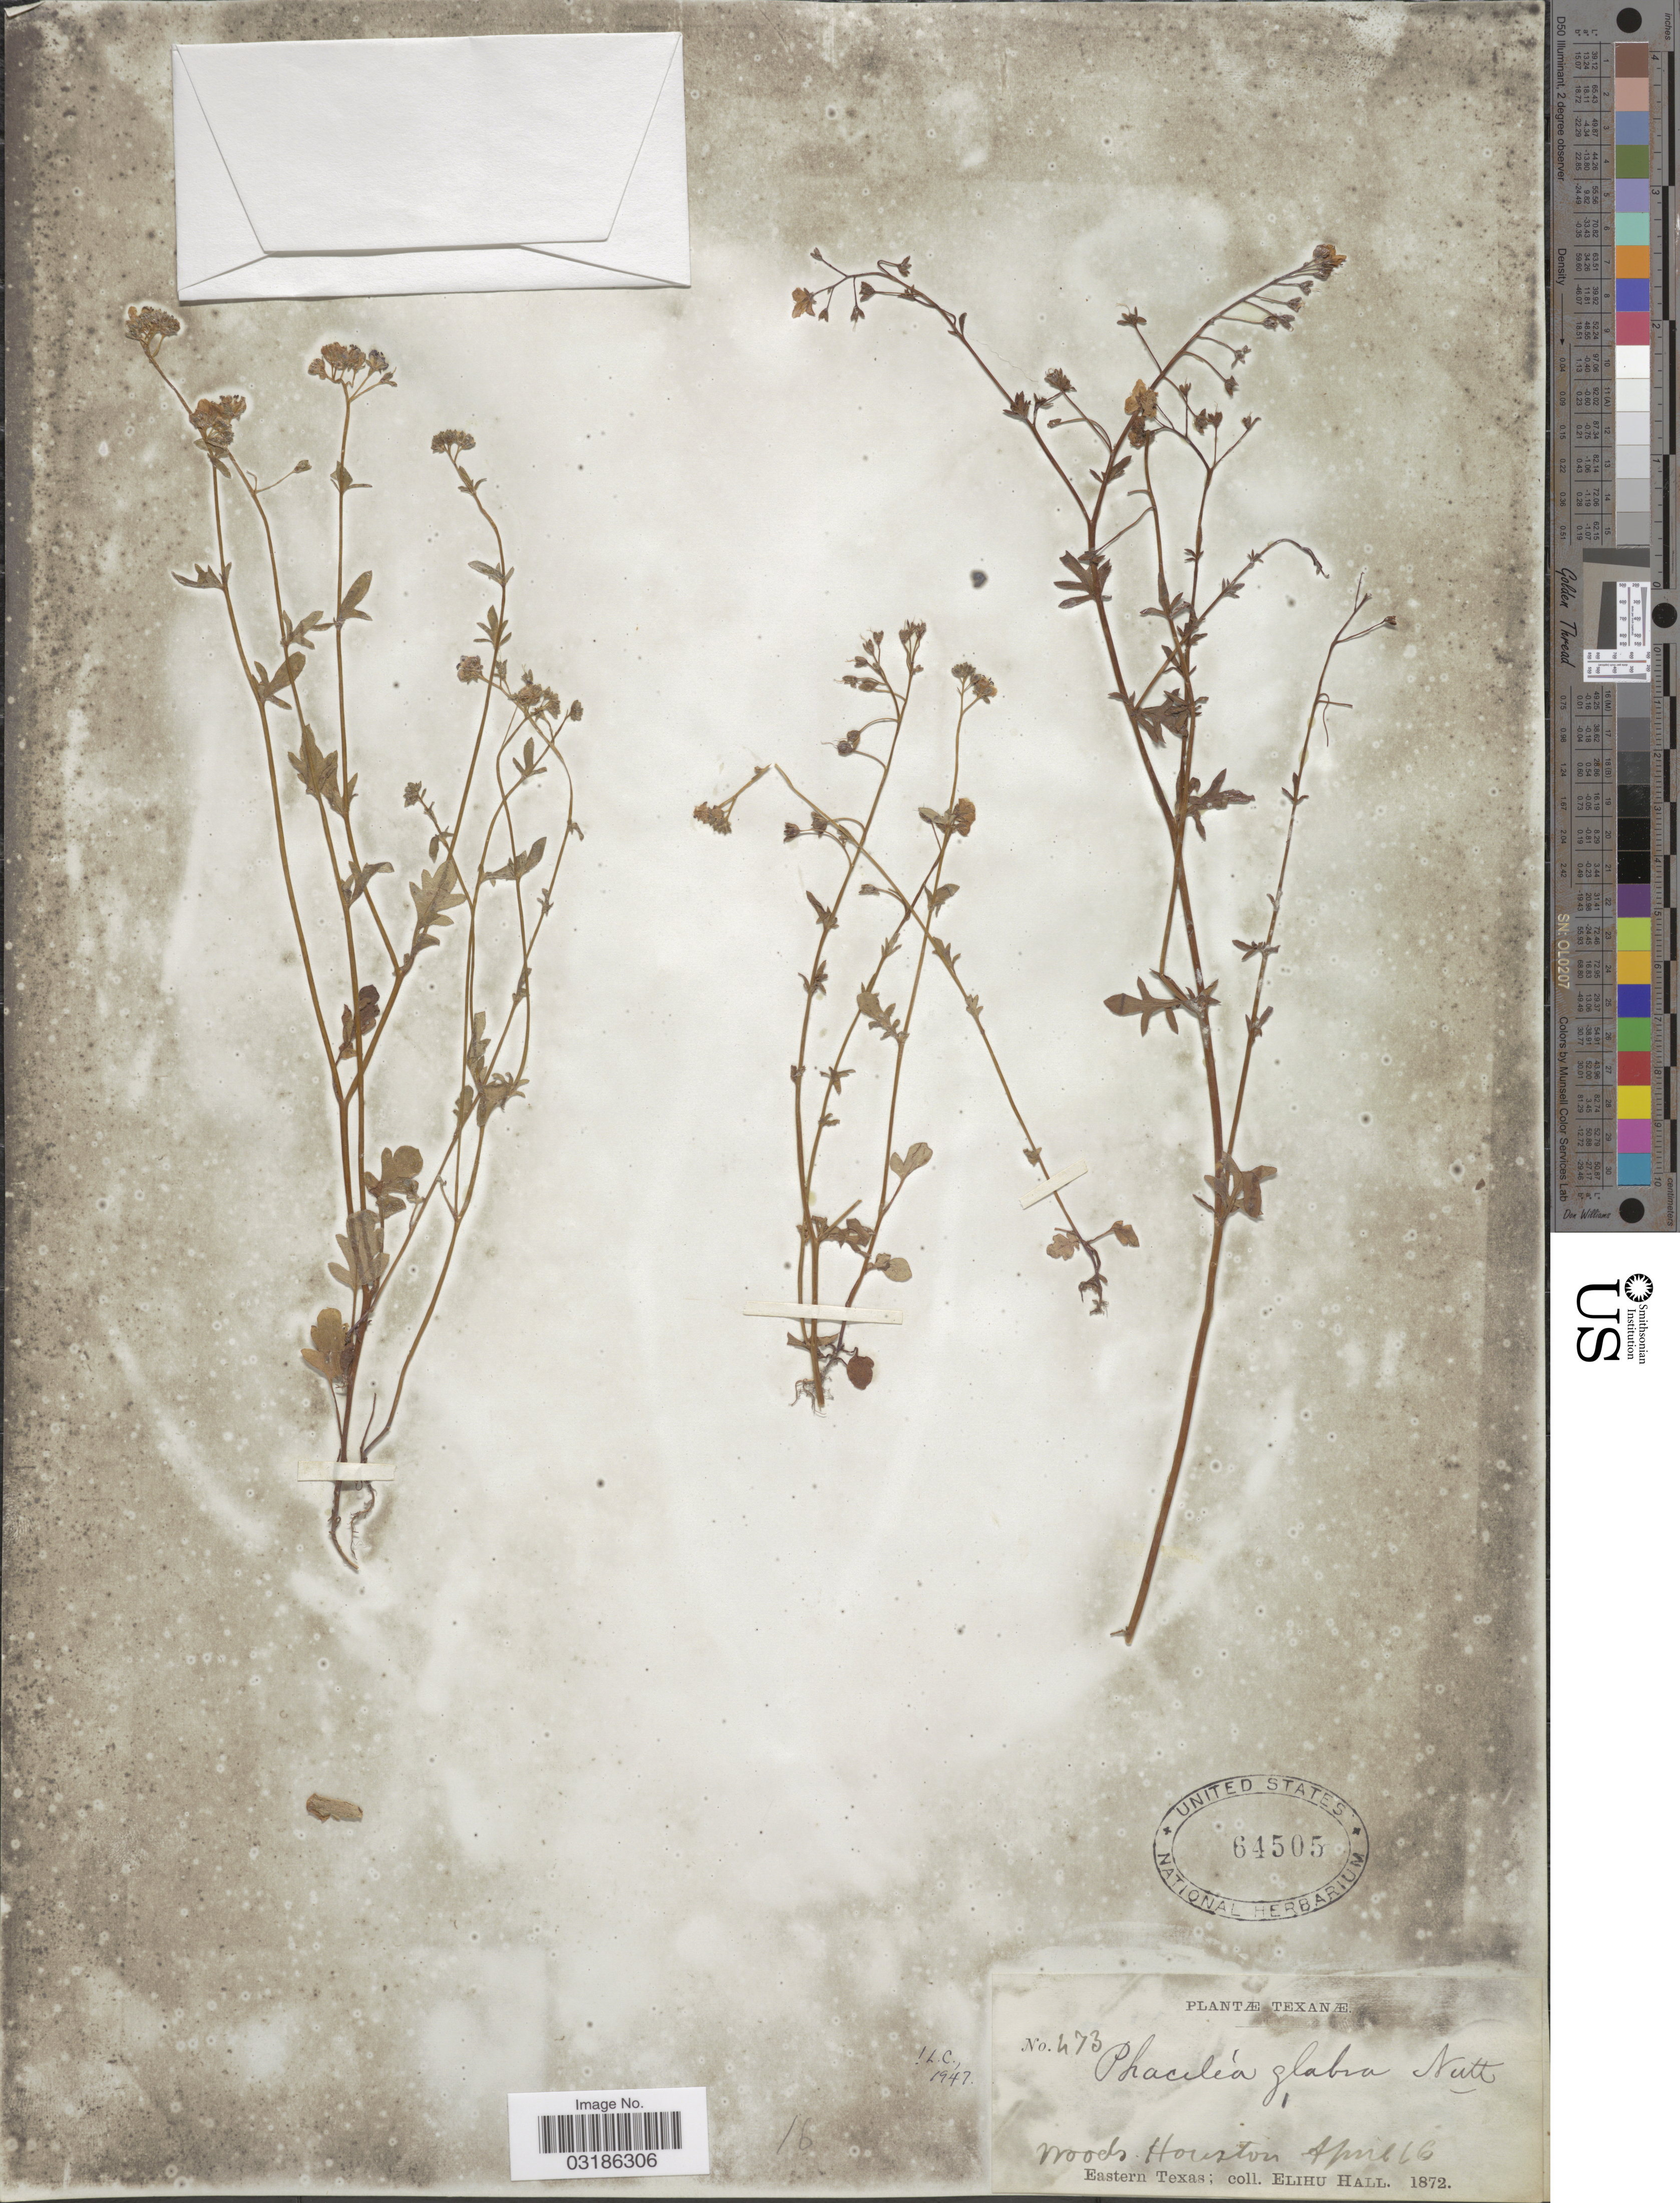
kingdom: Plantae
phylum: Tracheophyta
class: Magnoliopsida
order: Boraginales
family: Hydrophyllaceae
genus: Phacelia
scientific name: Phacelia glabra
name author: Nutt.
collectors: E. Hall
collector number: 473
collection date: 1872-04-16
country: United States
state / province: Texas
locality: Woods Houston. Eastern Texas.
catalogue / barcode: US 64505